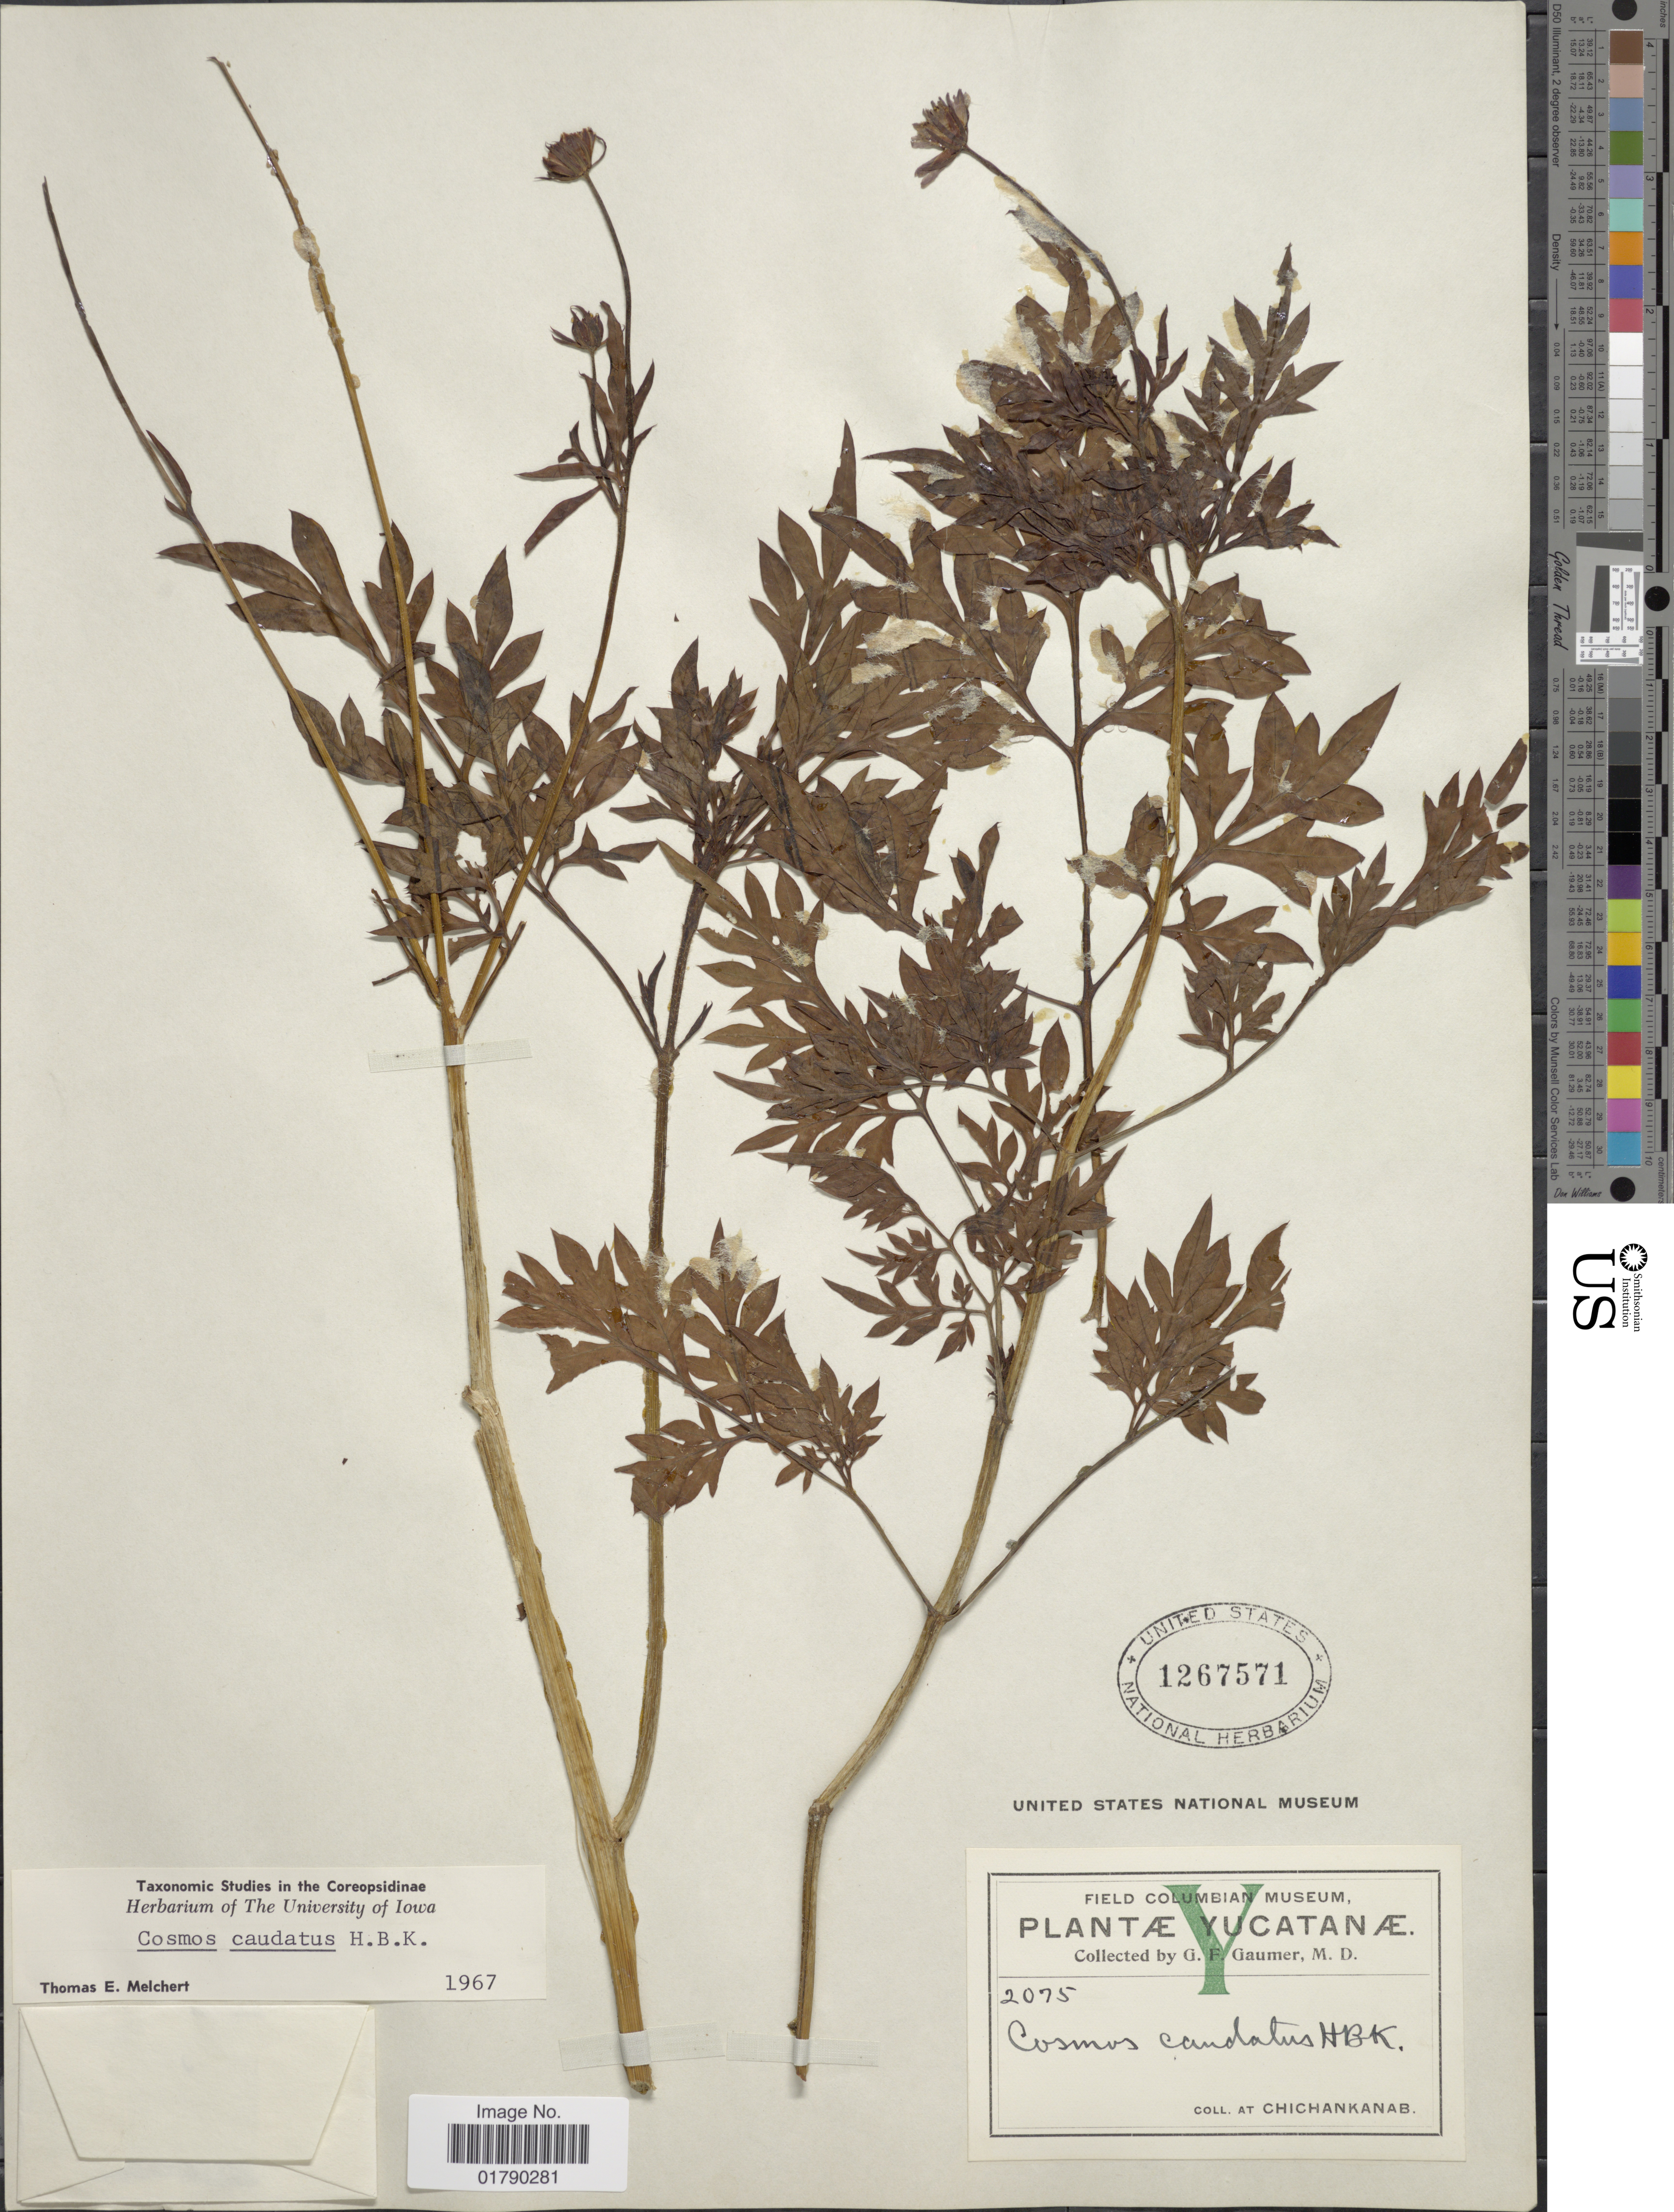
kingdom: Plantae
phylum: Tracheophyta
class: Magnoliopsida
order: Asterales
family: Asteraceae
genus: Cosmos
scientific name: Cosmos caudatus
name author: Kunth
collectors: G. F. Gaumer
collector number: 2075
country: Mexico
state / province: Yucatán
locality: Chichankanab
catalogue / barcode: US 1267571